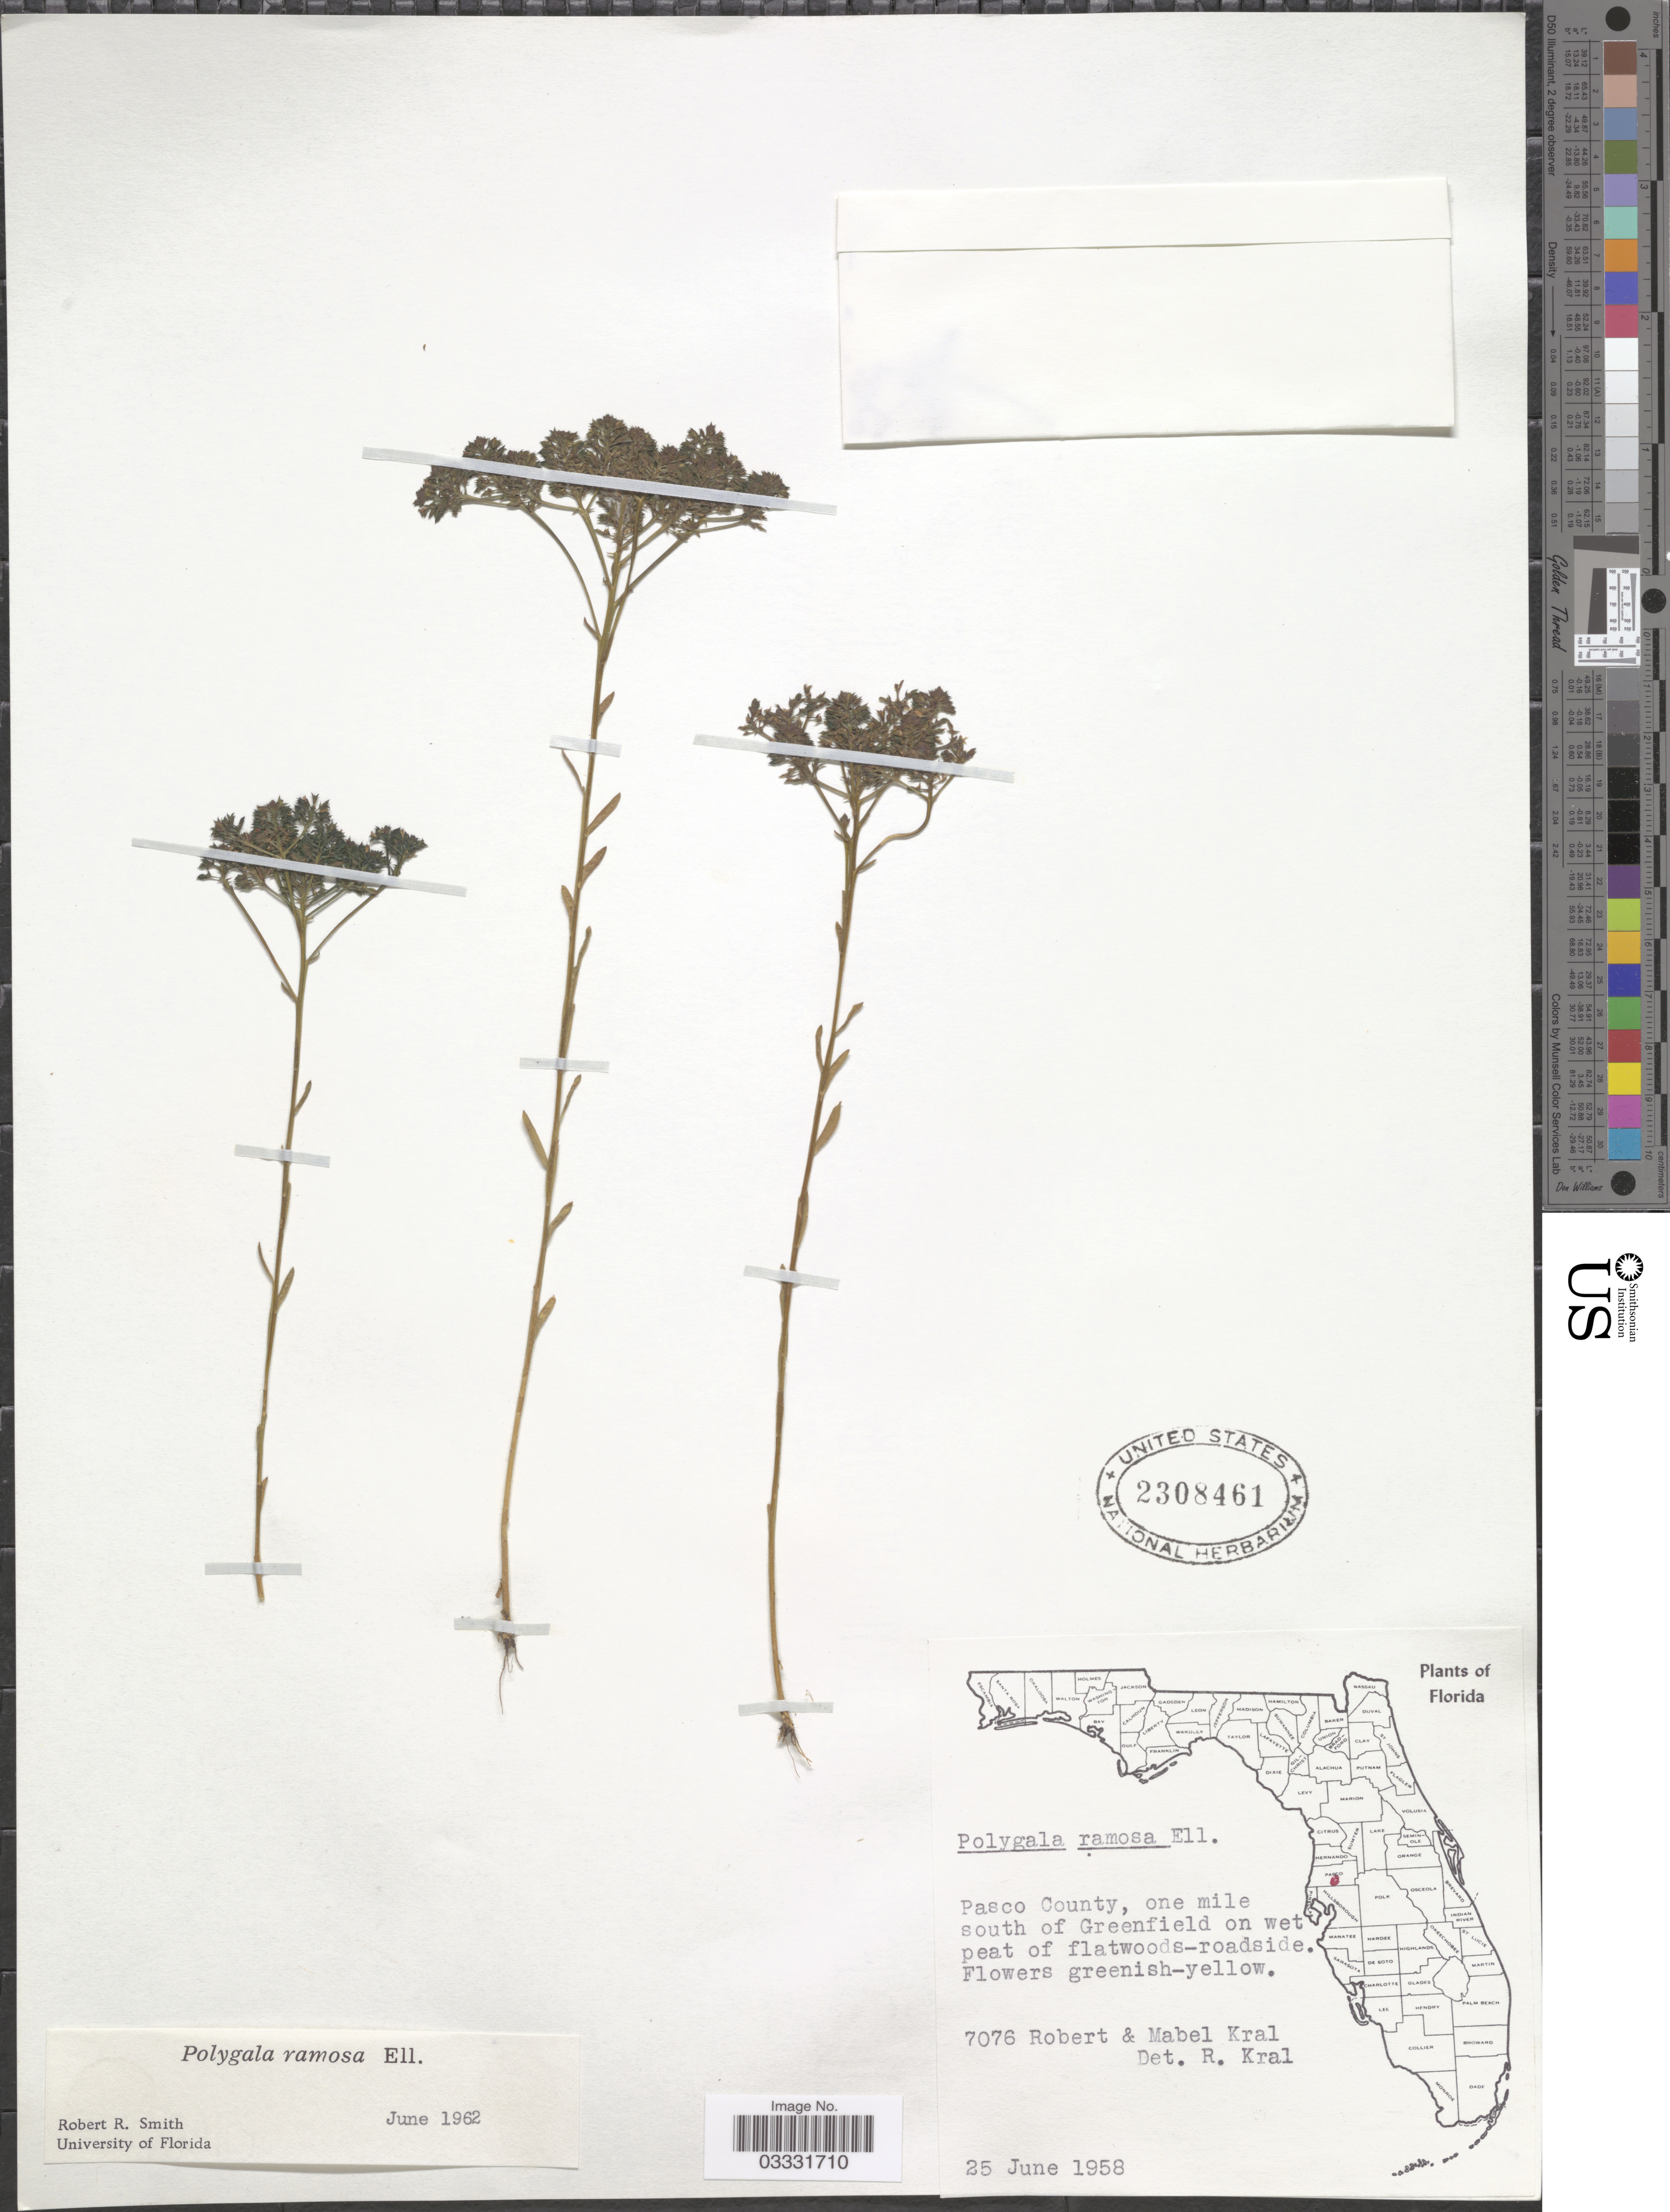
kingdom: Plantae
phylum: Tracheophyta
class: Magnoliopsida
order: Fabales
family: Polygalaceae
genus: Polygala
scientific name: Polygala ramosa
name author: Elliott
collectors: R. Kral & M. Kral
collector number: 7076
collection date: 1958-06-25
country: United States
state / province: Florida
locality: Pasco County, one mile south of Greenfield.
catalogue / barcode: US 2308461